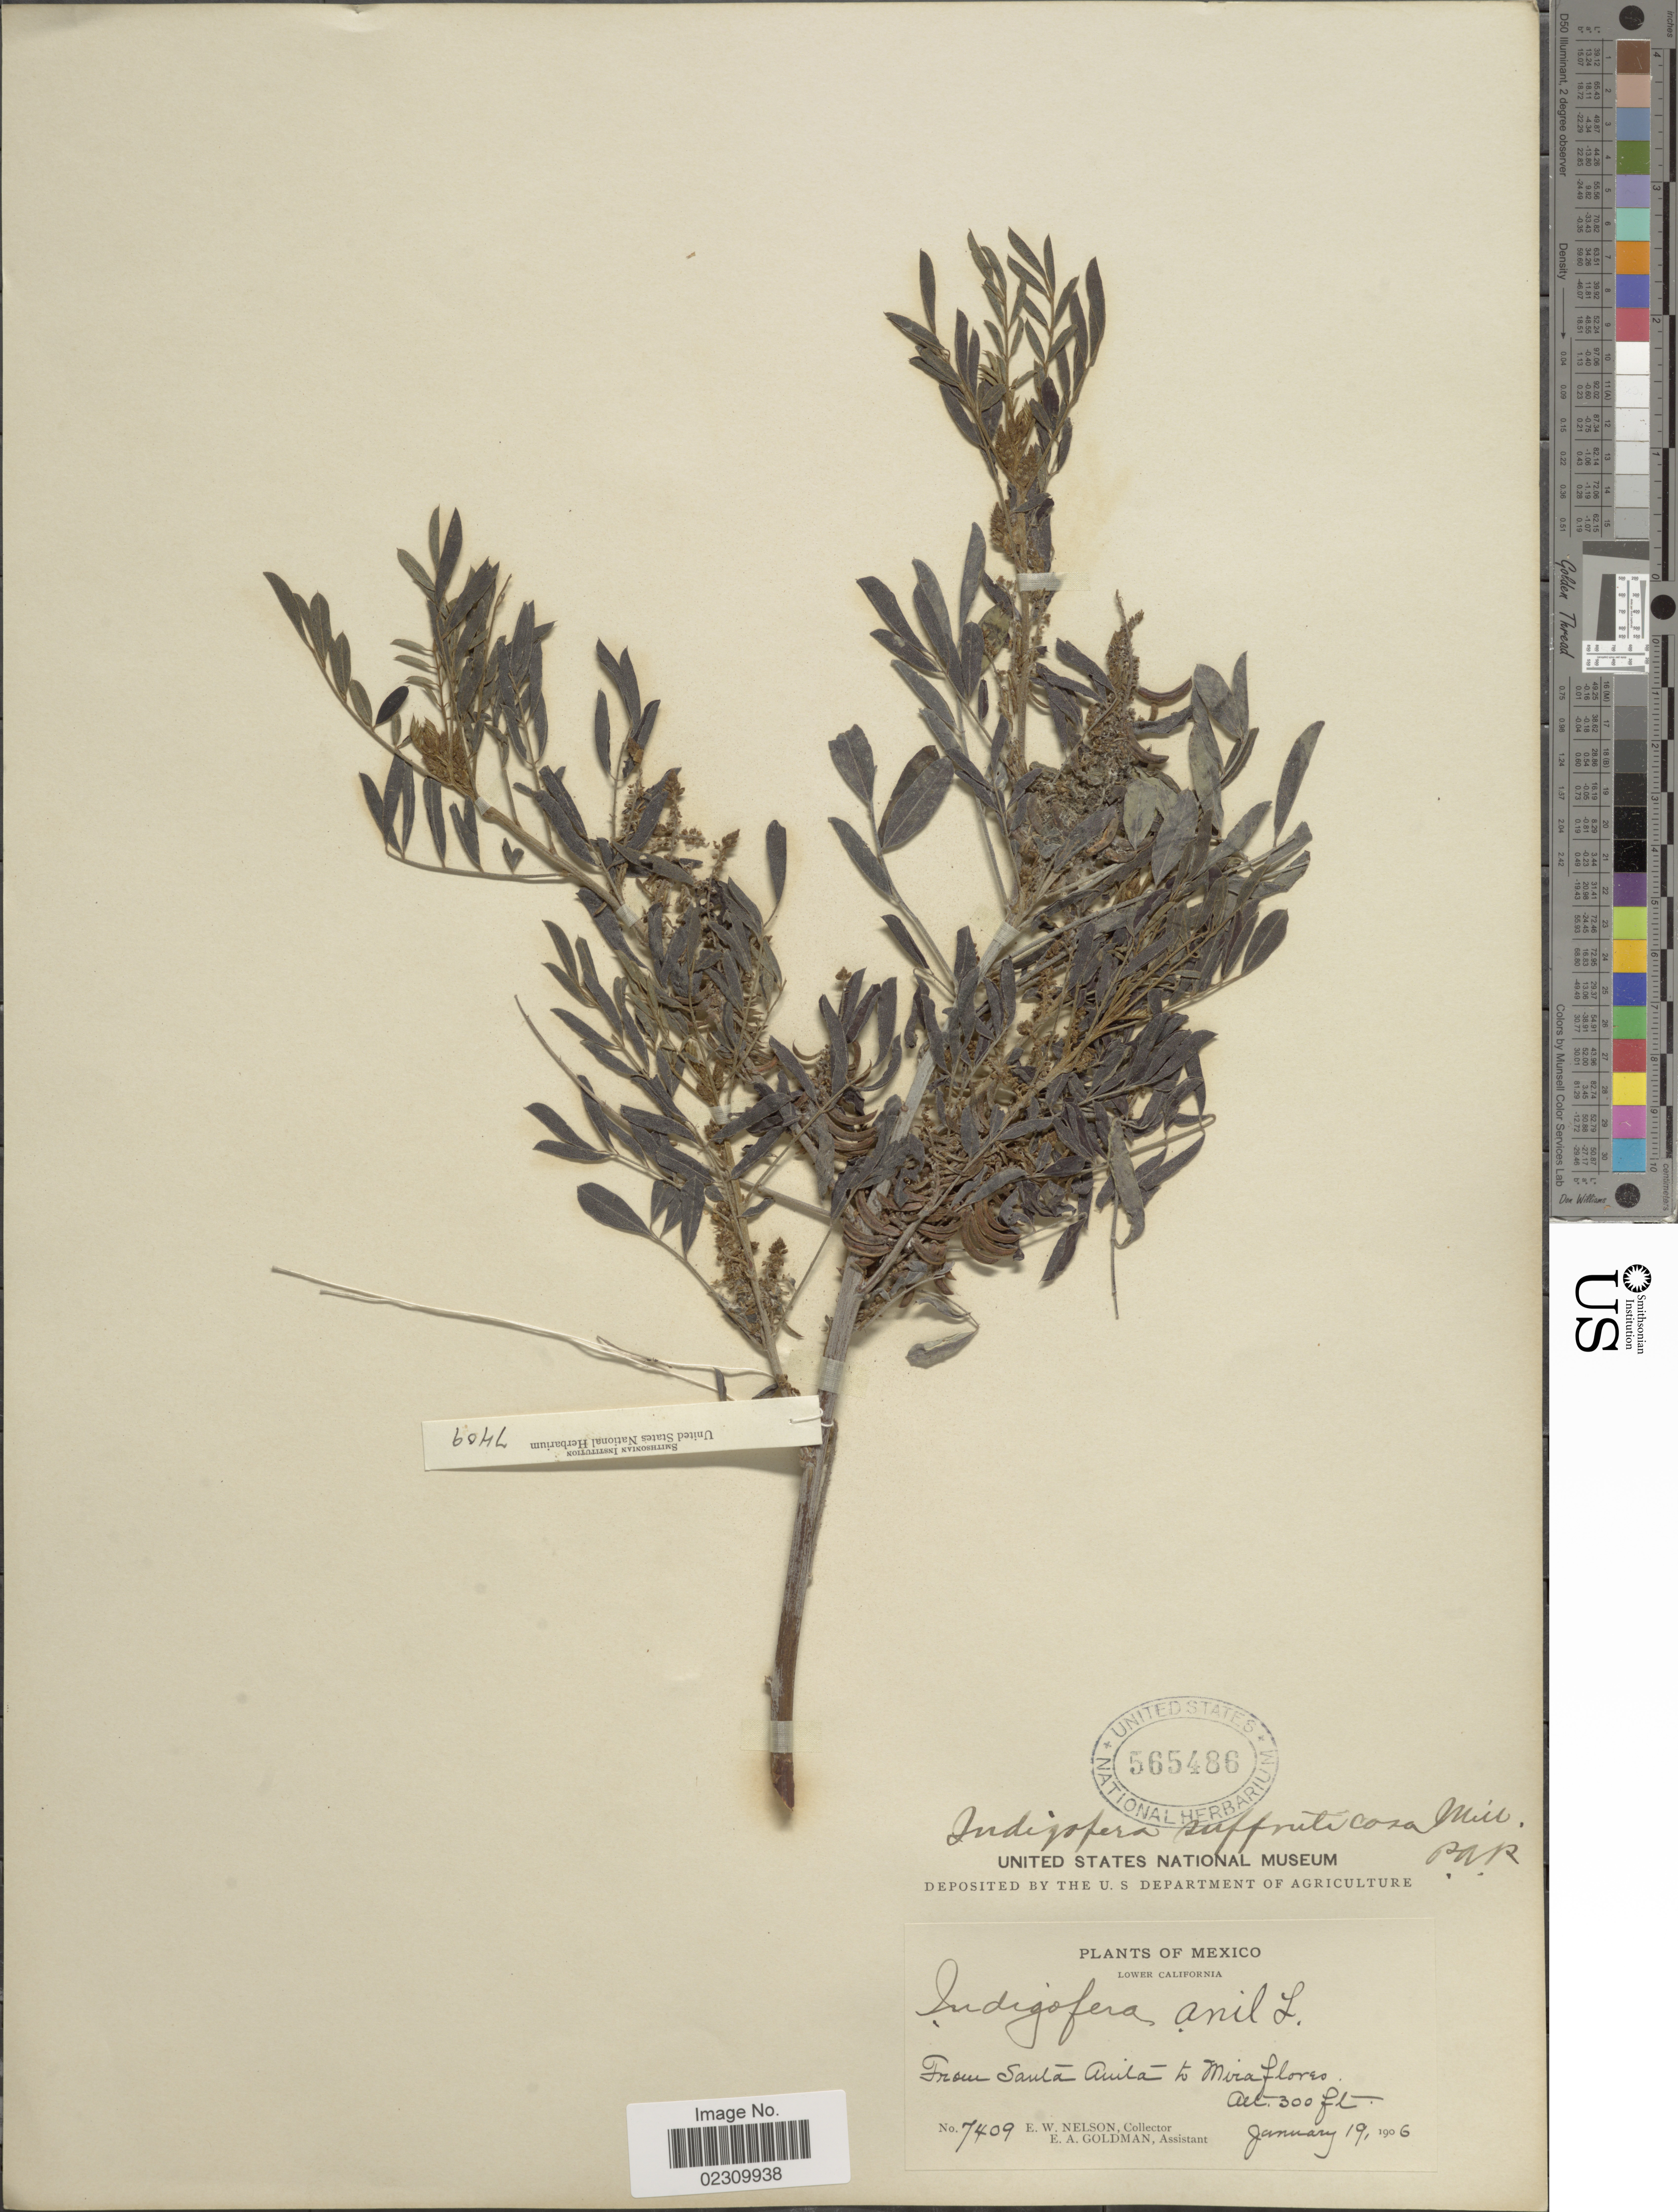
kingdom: Plantae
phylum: Tracheophyta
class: Magnoliopsida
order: Fabales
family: Fabaceae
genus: Indigofera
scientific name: Indigofera suffruticosa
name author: Mill.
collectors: E. W. Nelson & E. A. Goldman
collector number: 7409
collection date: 1906-06-19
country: Mexico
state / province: Baja California Sur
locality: Lower California, From Santa Anita to Miraflores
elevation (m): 91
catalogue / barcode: US 565486